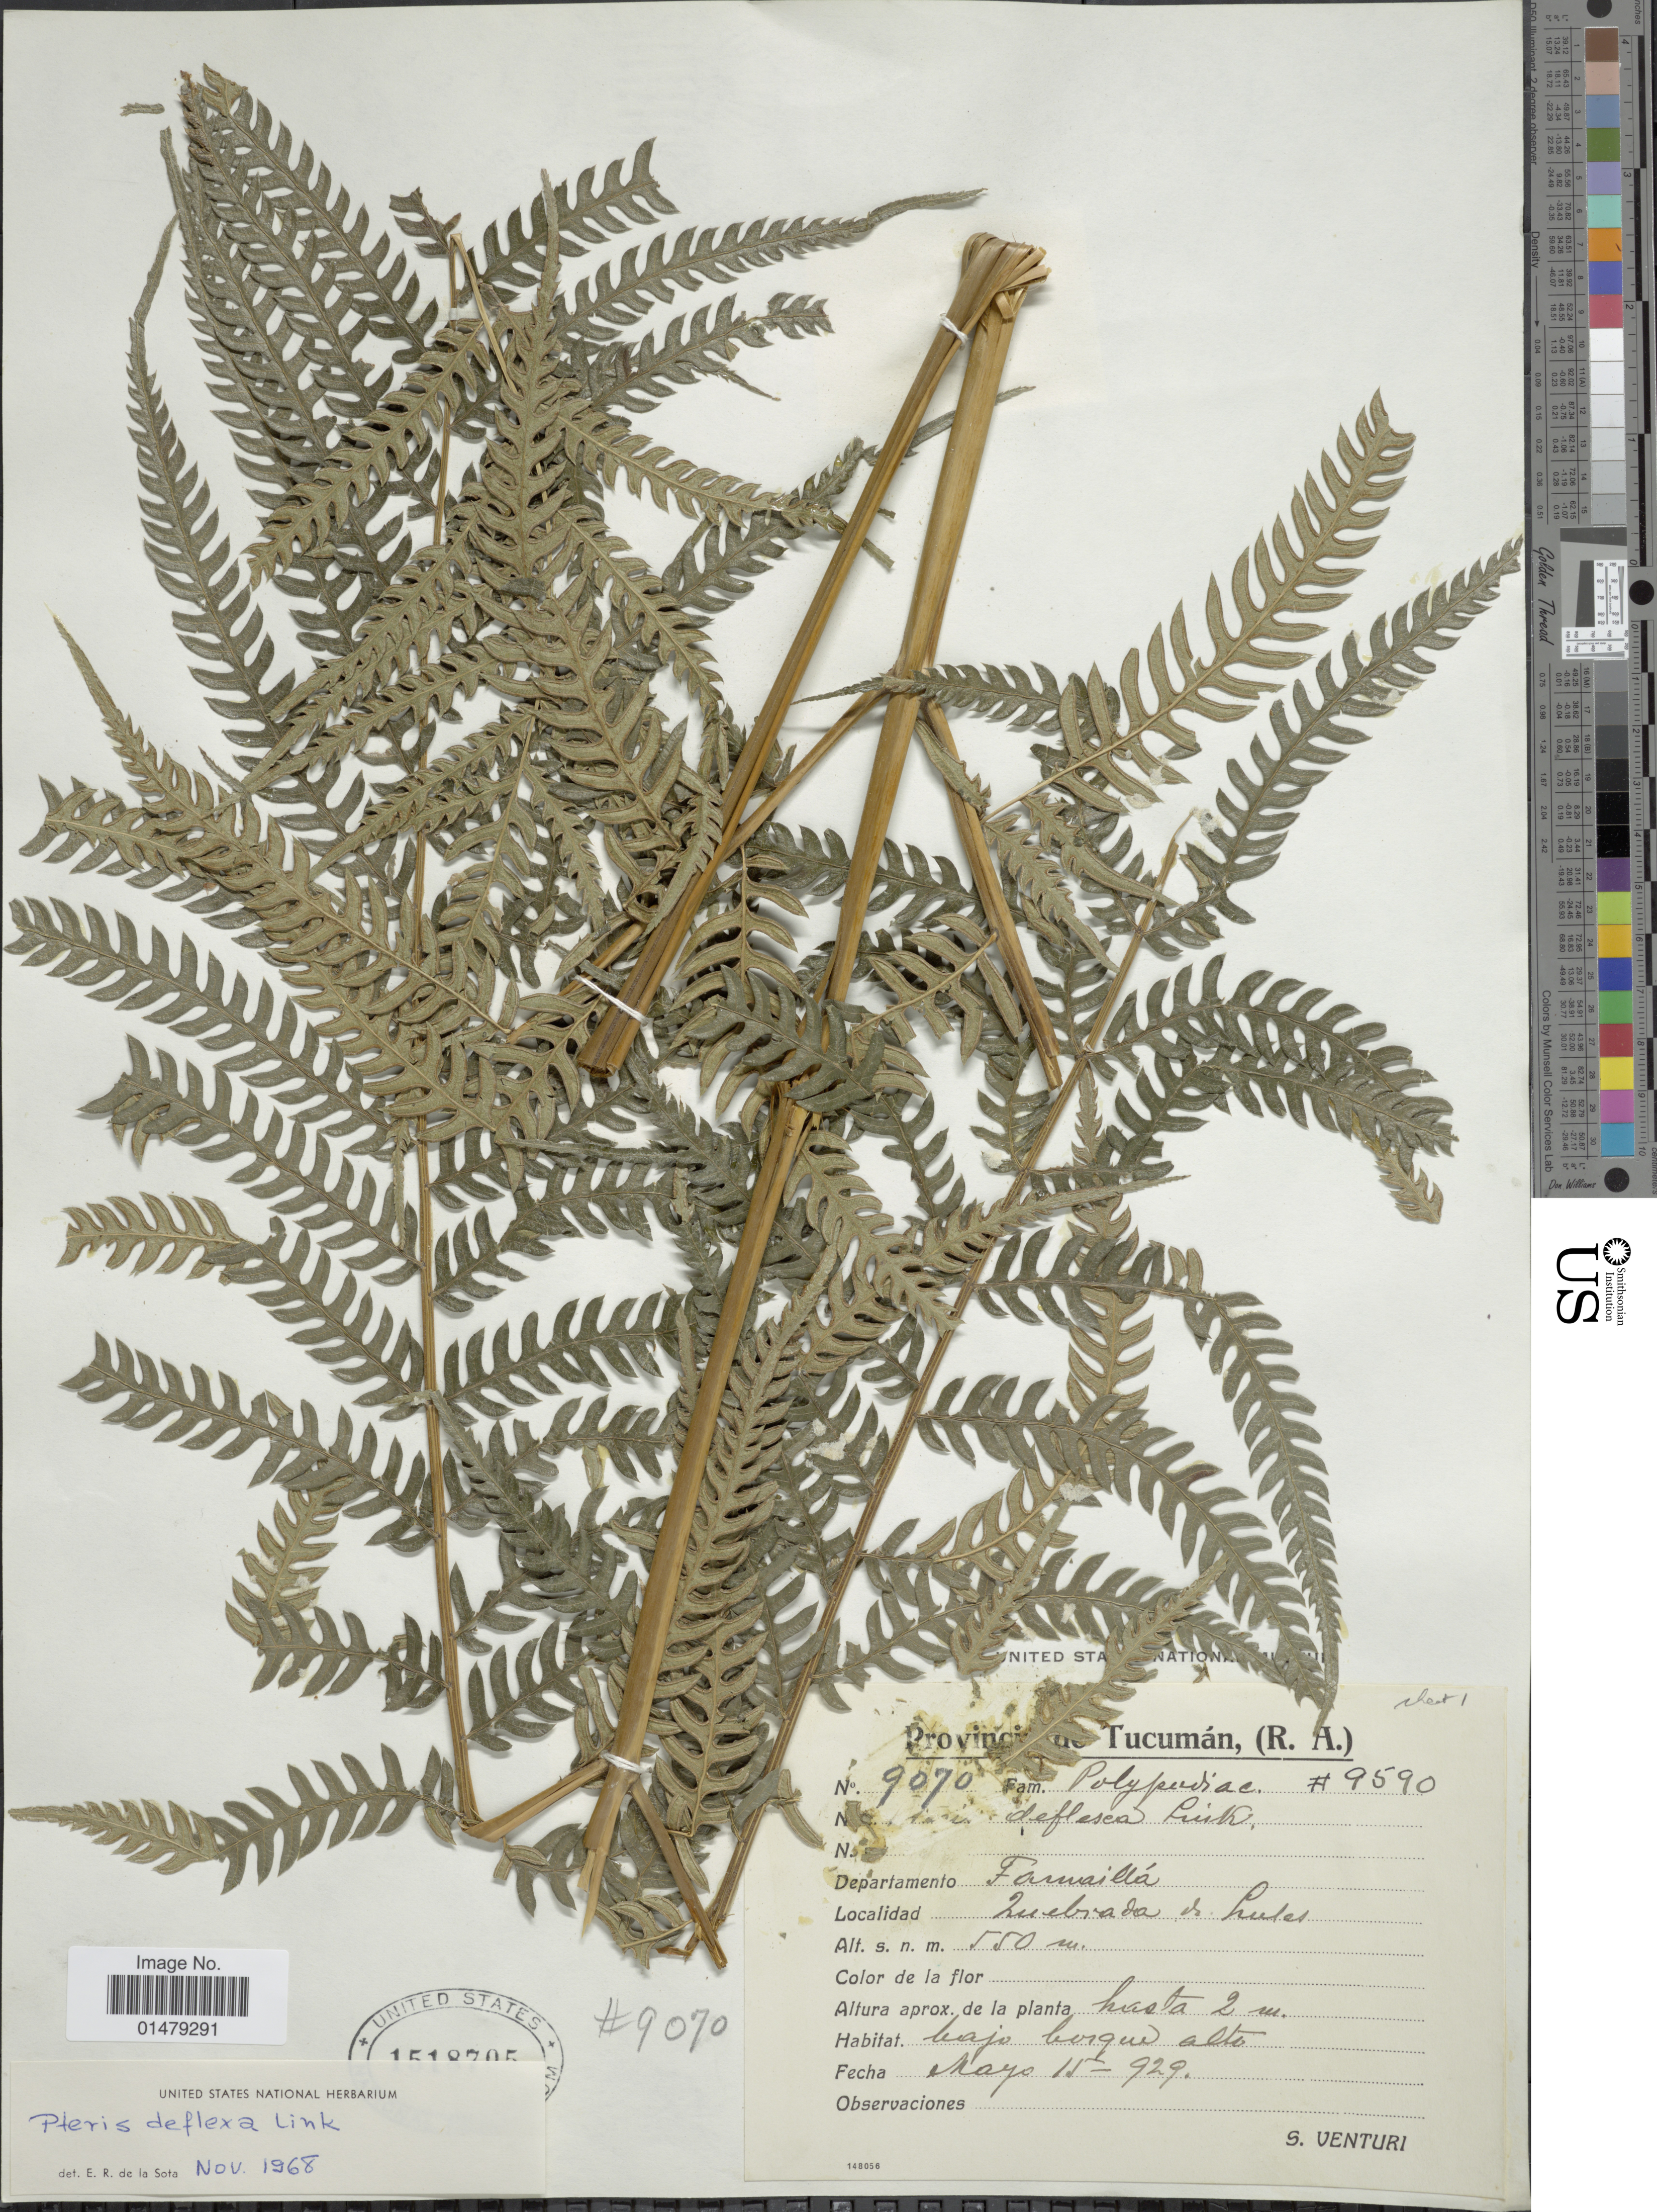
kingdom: Plantae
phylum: Tracheophyta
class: Polypodiopsida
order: Polypodiales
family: Pteridaceae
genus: Pteris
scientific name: Pteris deflexa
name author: Link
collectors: S. Venturi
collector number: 9070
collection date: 1929-05-15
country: Argentina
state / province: Tucuman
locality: Provincia de Tucuman, (R. A.). Departamento Famailla. Quebrada de Lules.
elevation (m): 550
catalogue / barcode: US 1518705